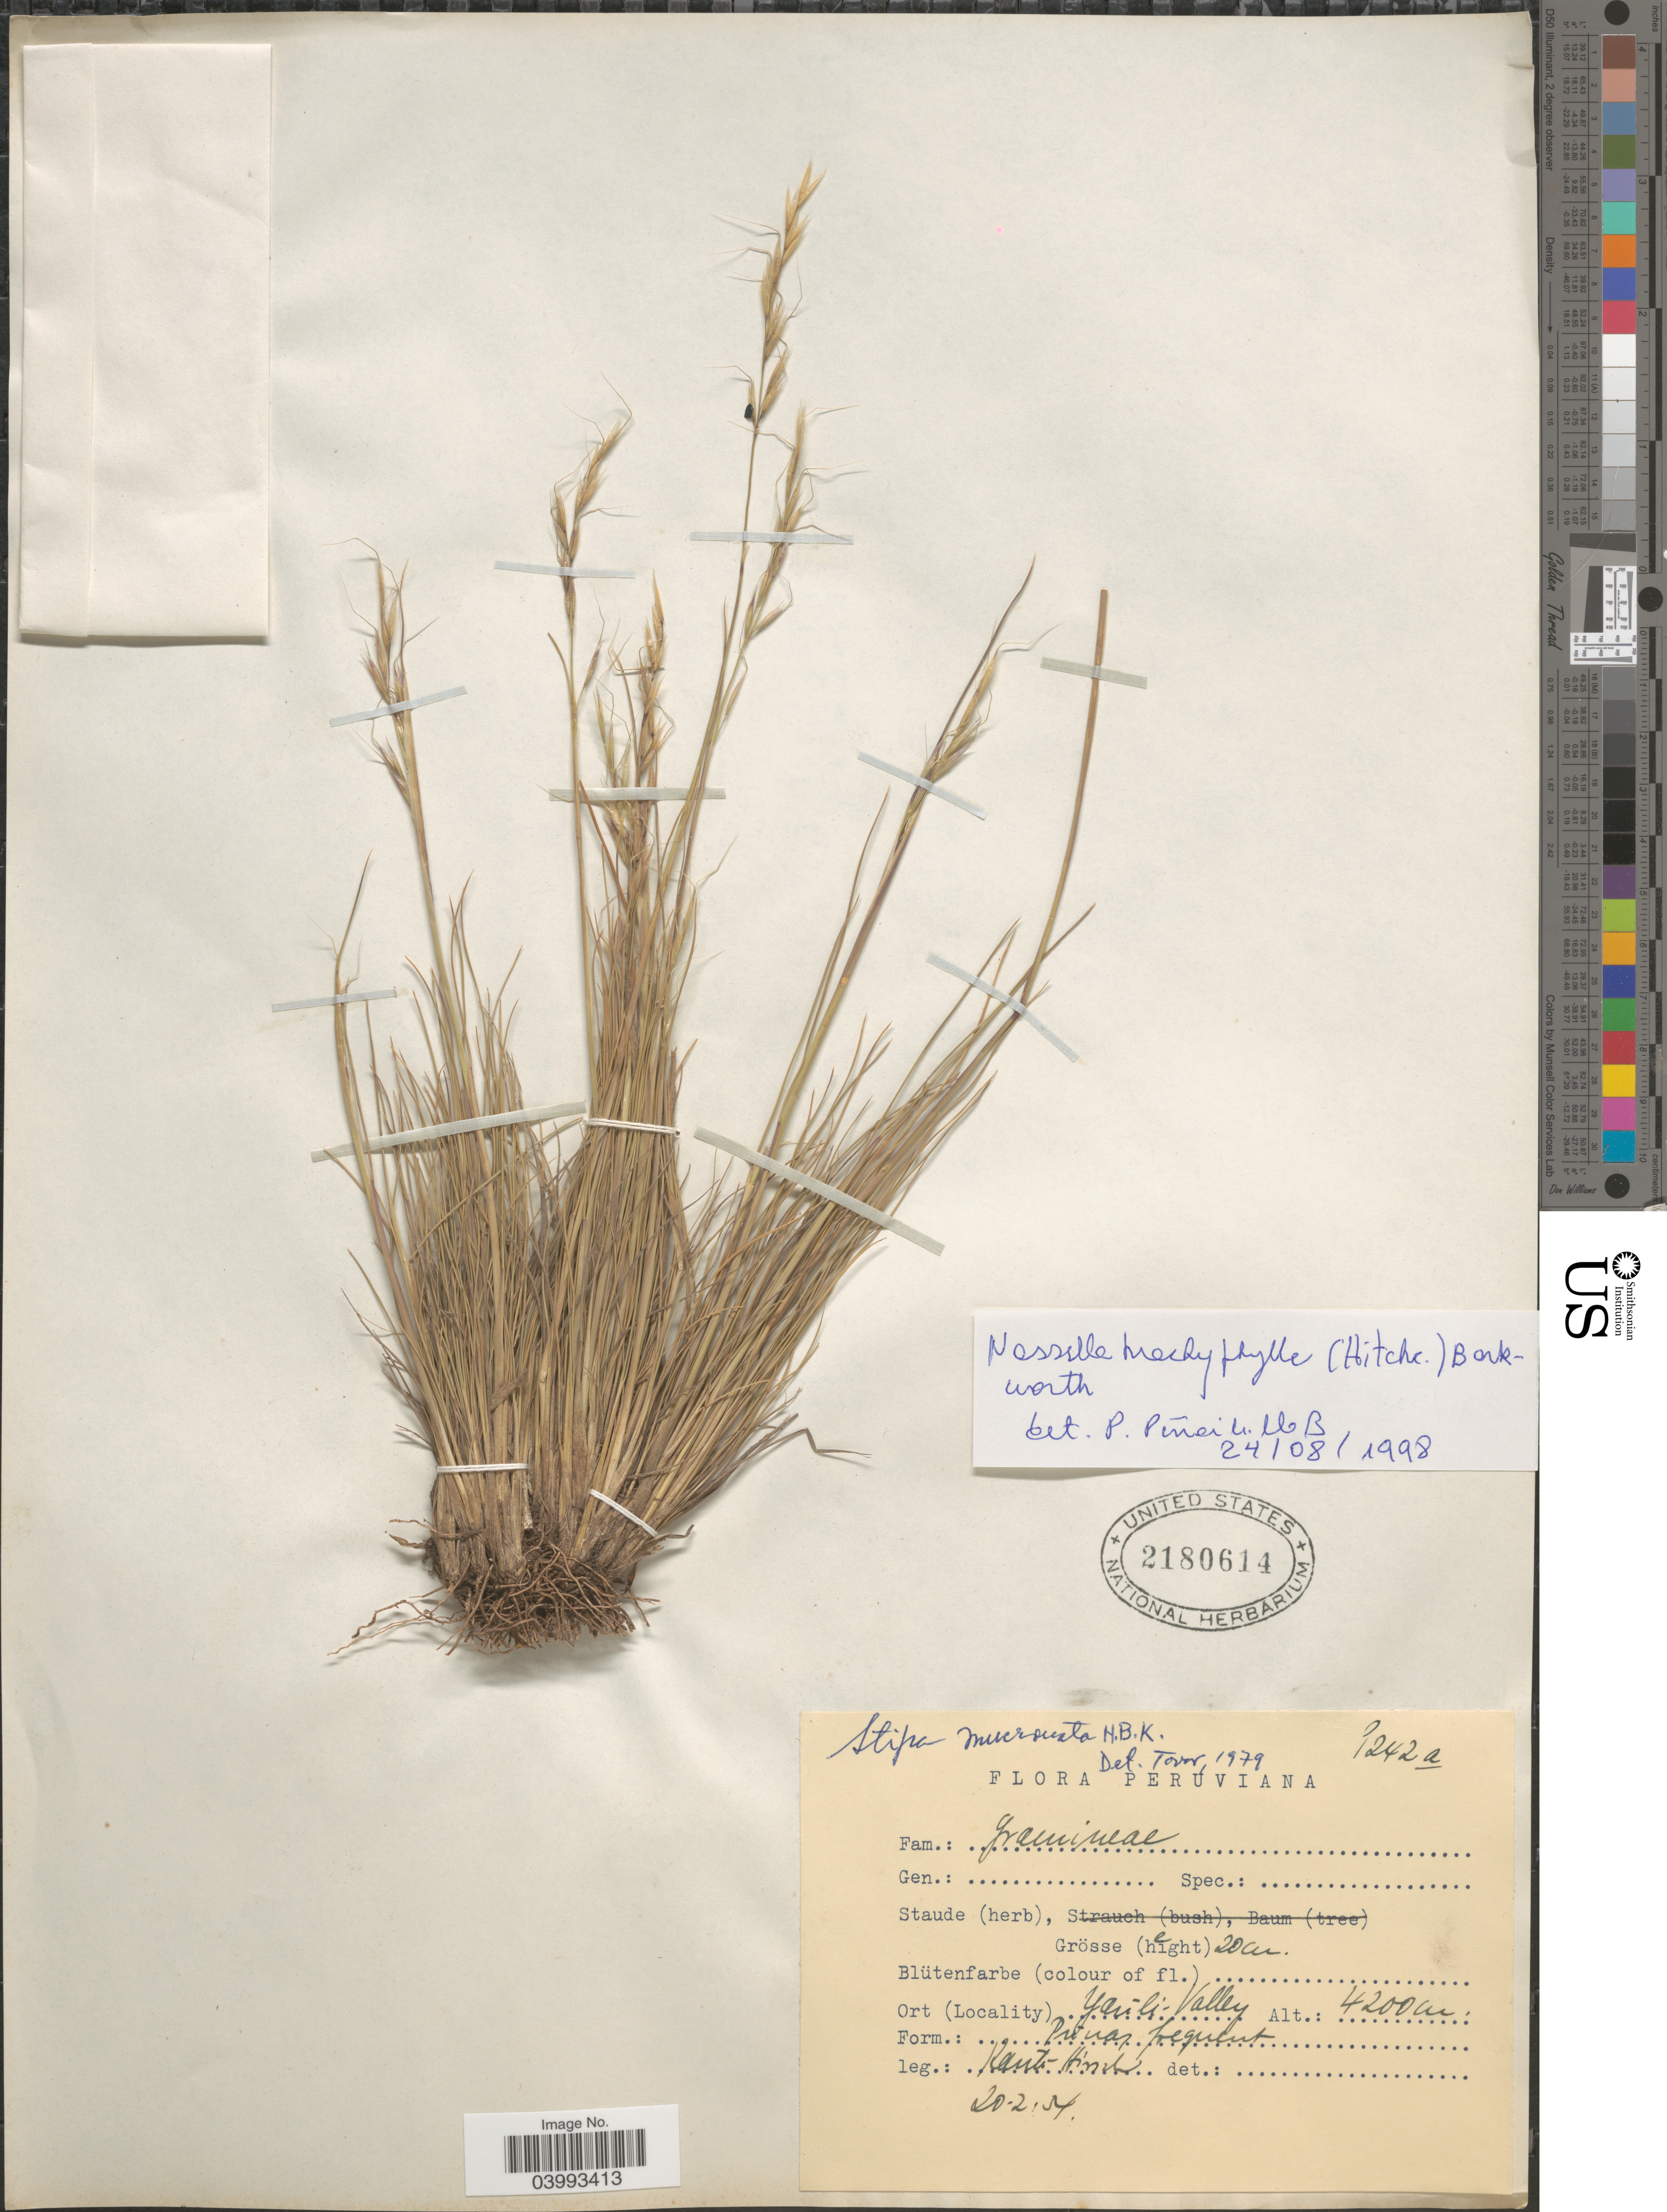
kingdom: Plantae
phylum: Tracheophyta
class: Liliopsida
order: Poales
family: Poaceae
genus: Nassella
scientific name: Nassella brachyphylla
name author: (Hitchc.) Barkworth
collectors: W. Rauh & G. Hirsch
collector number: P242 a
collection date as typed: Transcribed d/m/y: 20/2/54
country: Peru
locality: Yaúli-Valley.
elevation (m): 4200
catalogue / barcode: US 2180614